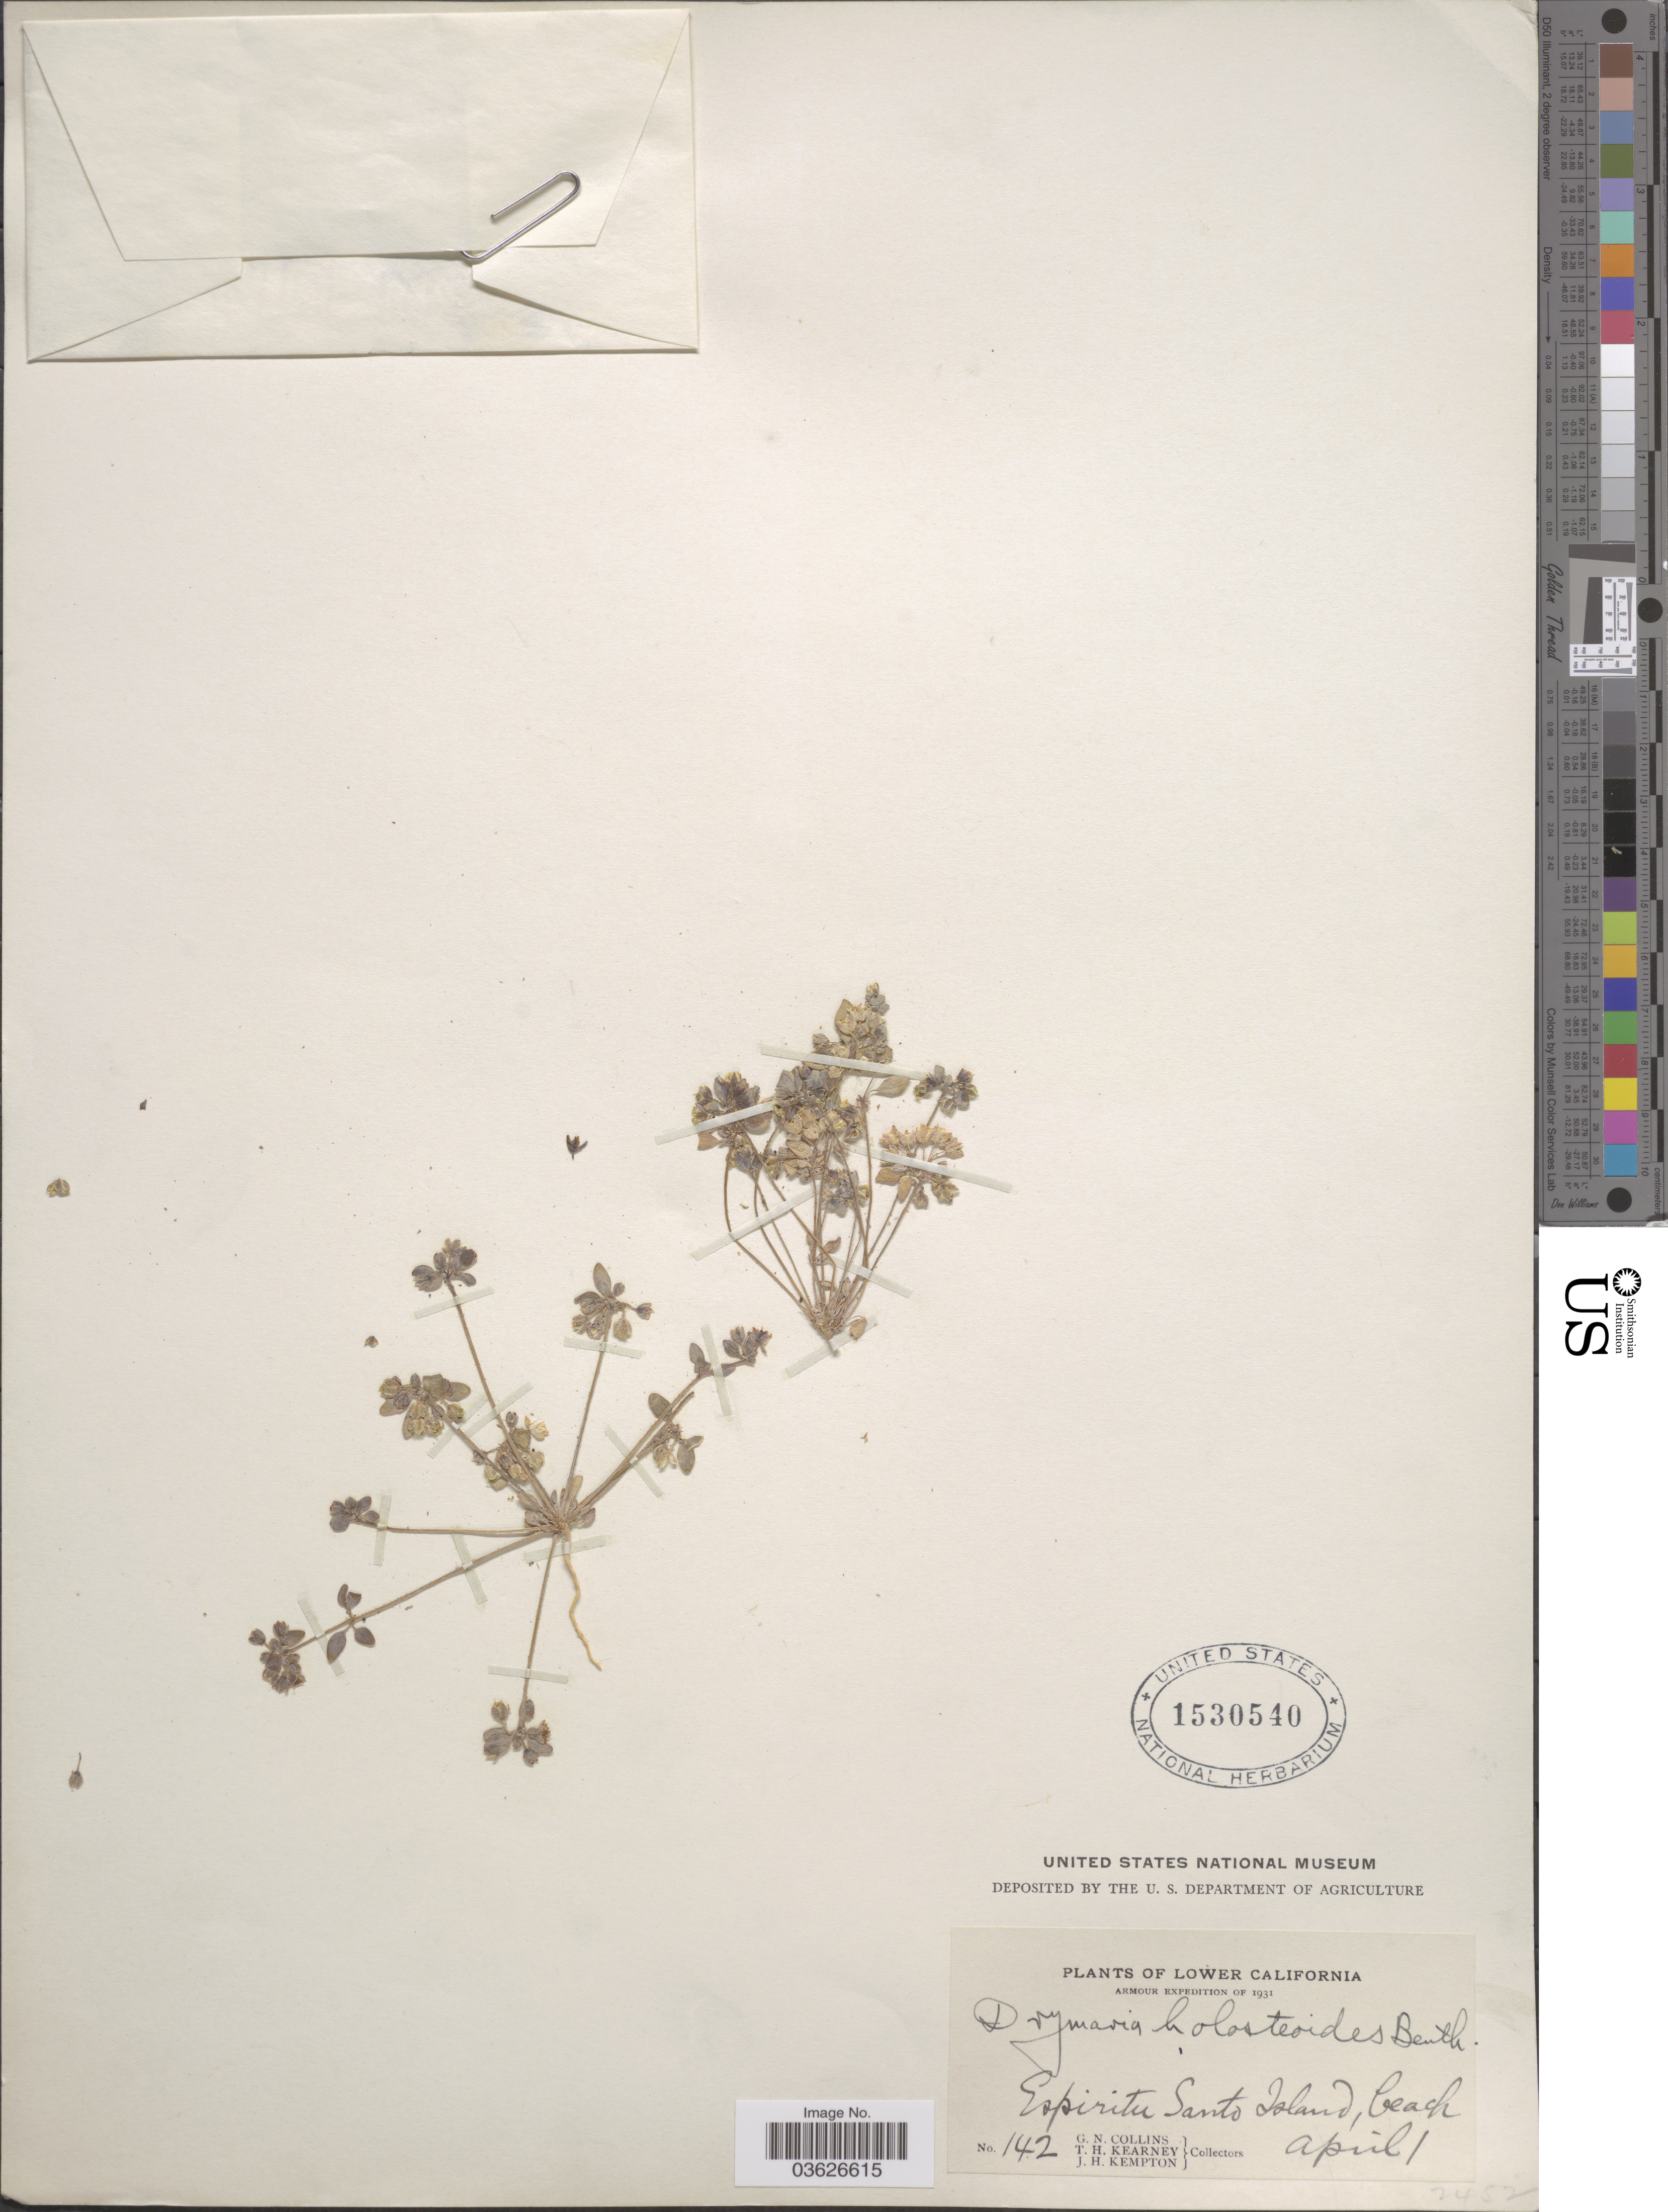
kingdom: Plantae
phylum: Tracheophyta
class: Magnoliopsida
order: Caryophyllales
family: Caryophyllaceae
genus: Drymaria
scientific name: Drymaria holosteoides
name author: Benth.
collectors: G. Collins, T. H. Kearney & J. H. Kempton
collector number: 142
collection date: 1931-04-01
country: Mexico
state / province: Baja California Norte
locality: Lower California. Espiritu Santo Island, beach.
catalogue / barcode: US 1530540